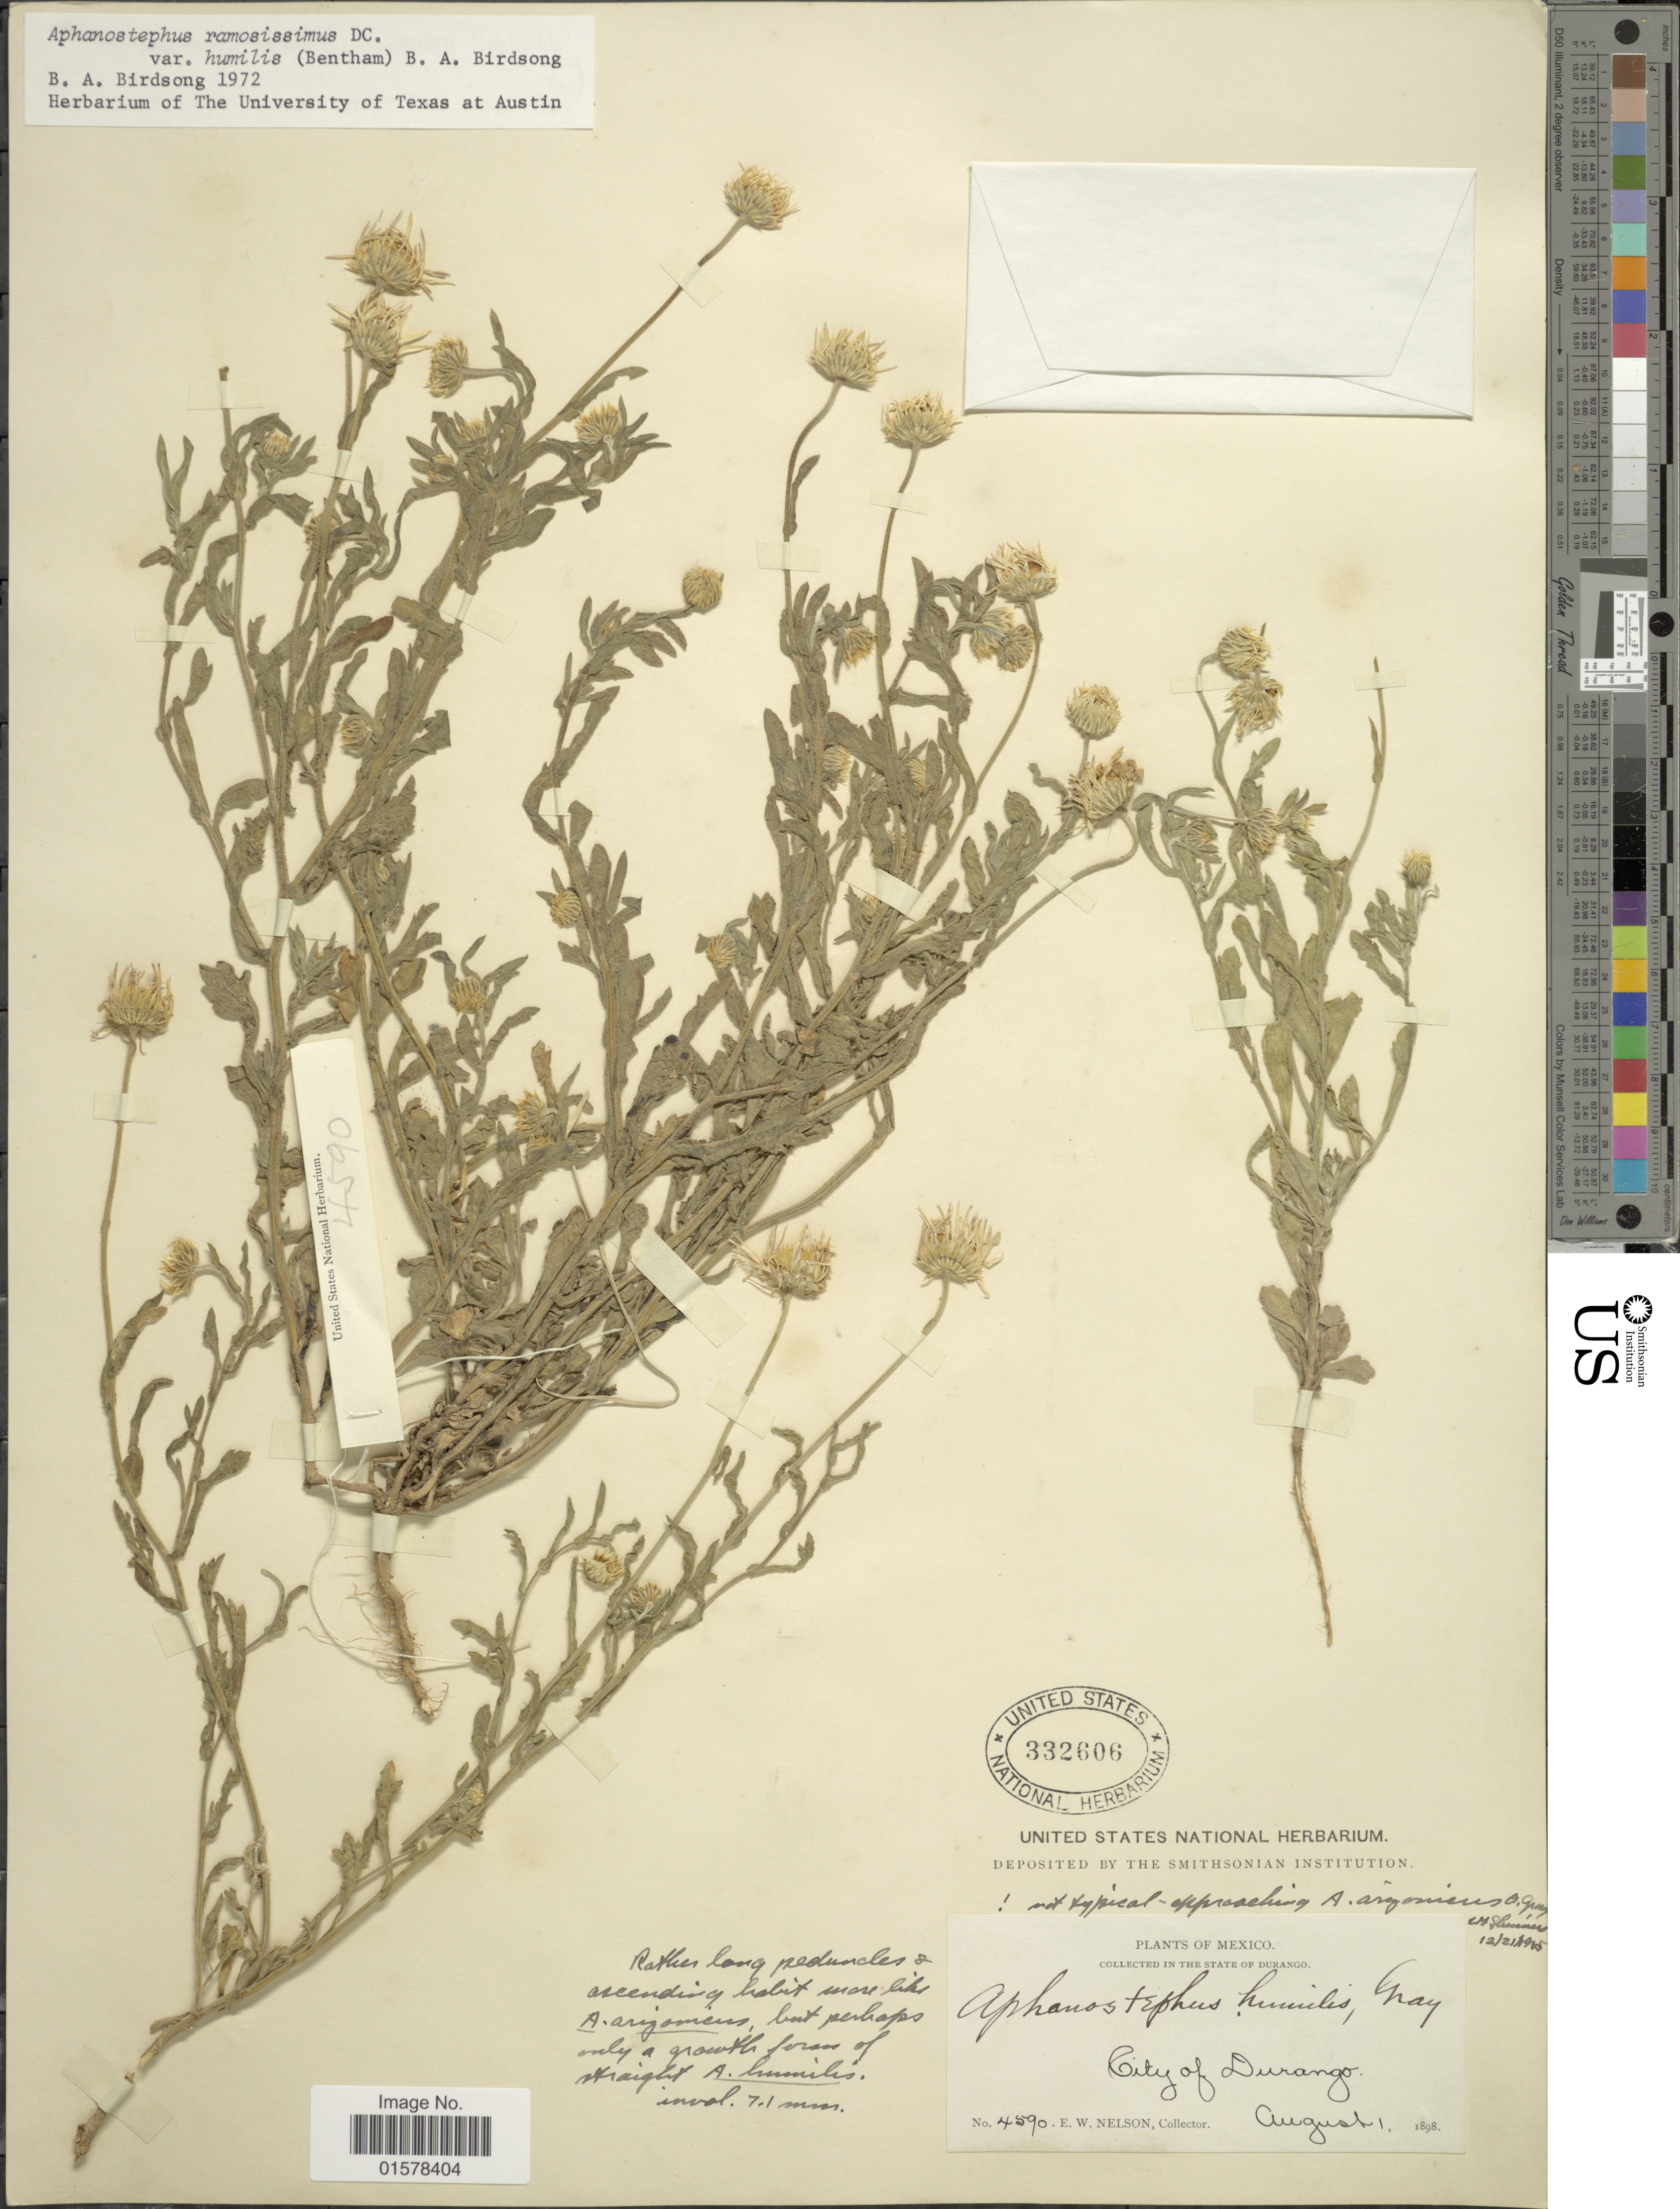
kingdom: Plantae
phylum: Tracheophyta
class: Magnoliopsida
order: Asterales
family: Asteraceae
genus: Aphanostephus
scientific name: Aphanostephus ramosissimus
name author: DC.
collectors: E. W. Nelson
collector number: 4590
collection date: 1898-08-01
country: Mexico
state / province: Durango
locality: Mexico. City of Durango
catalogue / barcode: US 332606